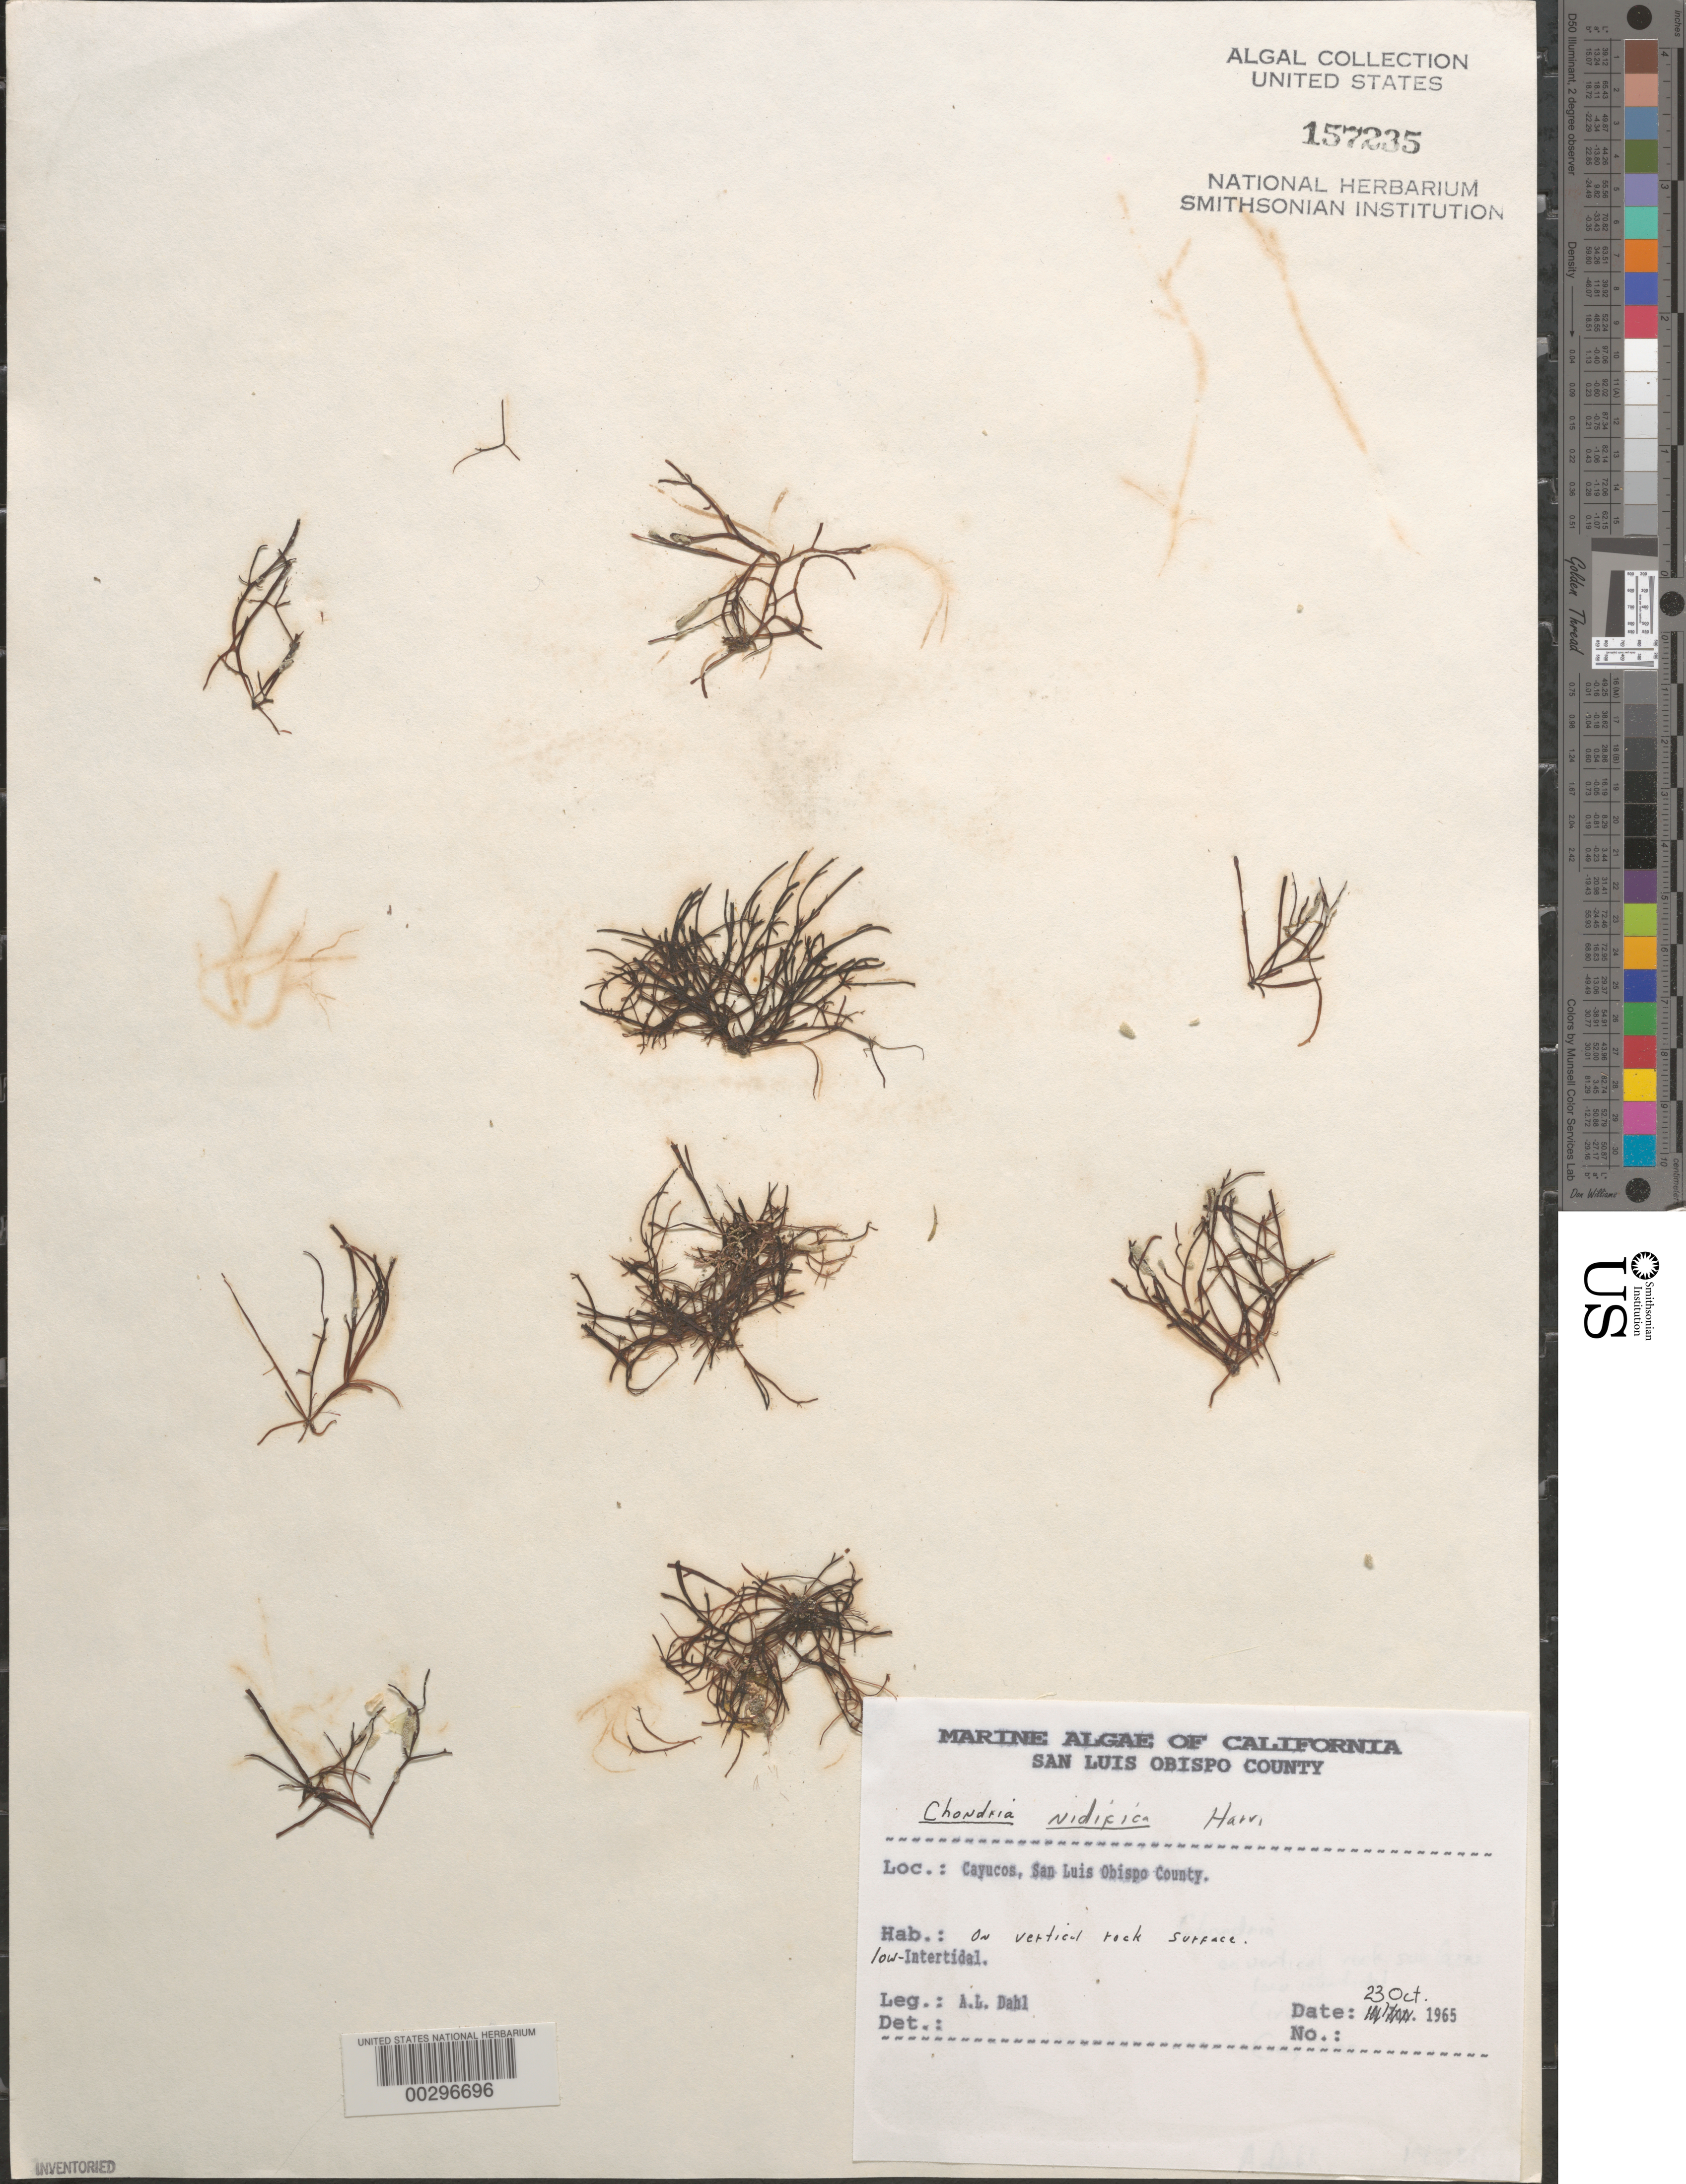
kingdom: Plantae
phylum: Rhodophyta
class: Florideophyceae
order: Ceramiales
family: Rhodomelaceae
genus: Neochondria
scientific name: Neochondria nidifica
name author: (Harvey) Sutti et al.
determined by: Algae name updating Project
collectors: A. Dahl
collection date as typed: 23 Oct 1965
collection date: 1965-10-23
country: United States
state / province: California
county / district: San Luis Obispo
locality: Cayucos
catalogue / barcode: US 157235